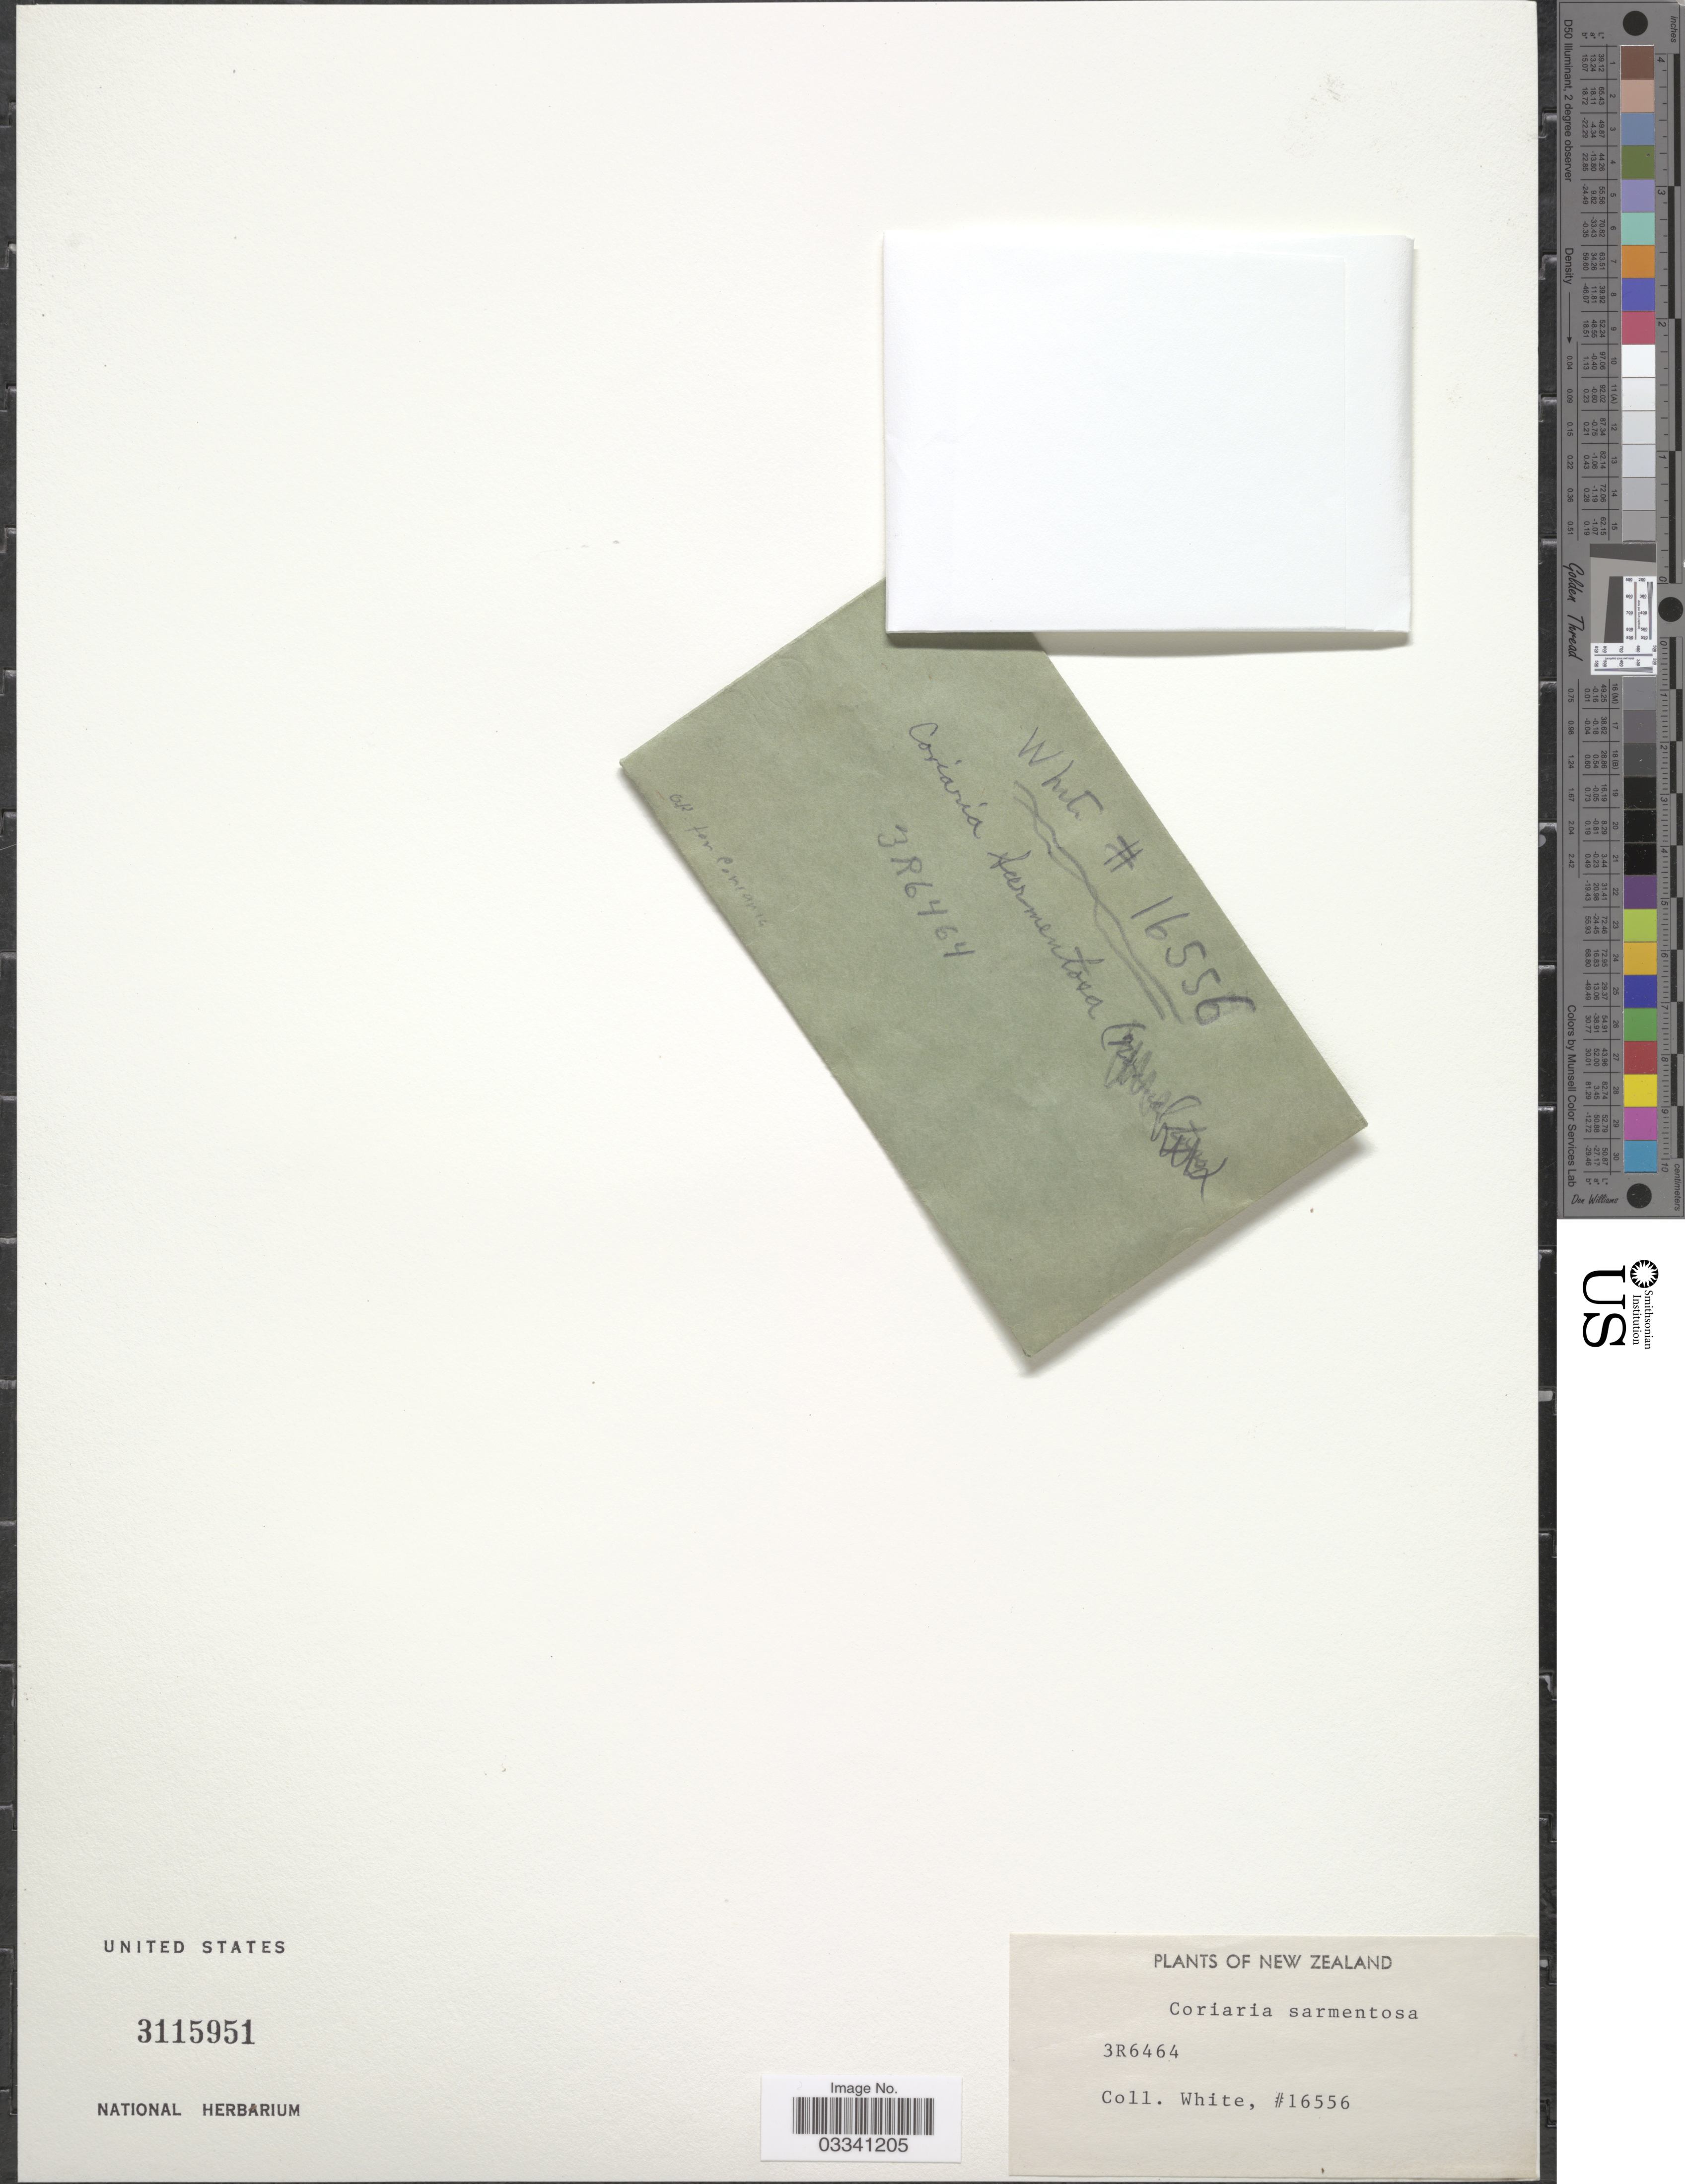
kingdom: Plantae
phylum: Tracheophyta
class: Magnoliopsida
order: Cucurbitales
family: Coriariaceae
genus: Coriaria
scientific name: Coriaria ruscifolia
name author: L.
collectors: O. E. White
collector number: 16556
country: New Zealand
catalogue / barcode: US 3115951